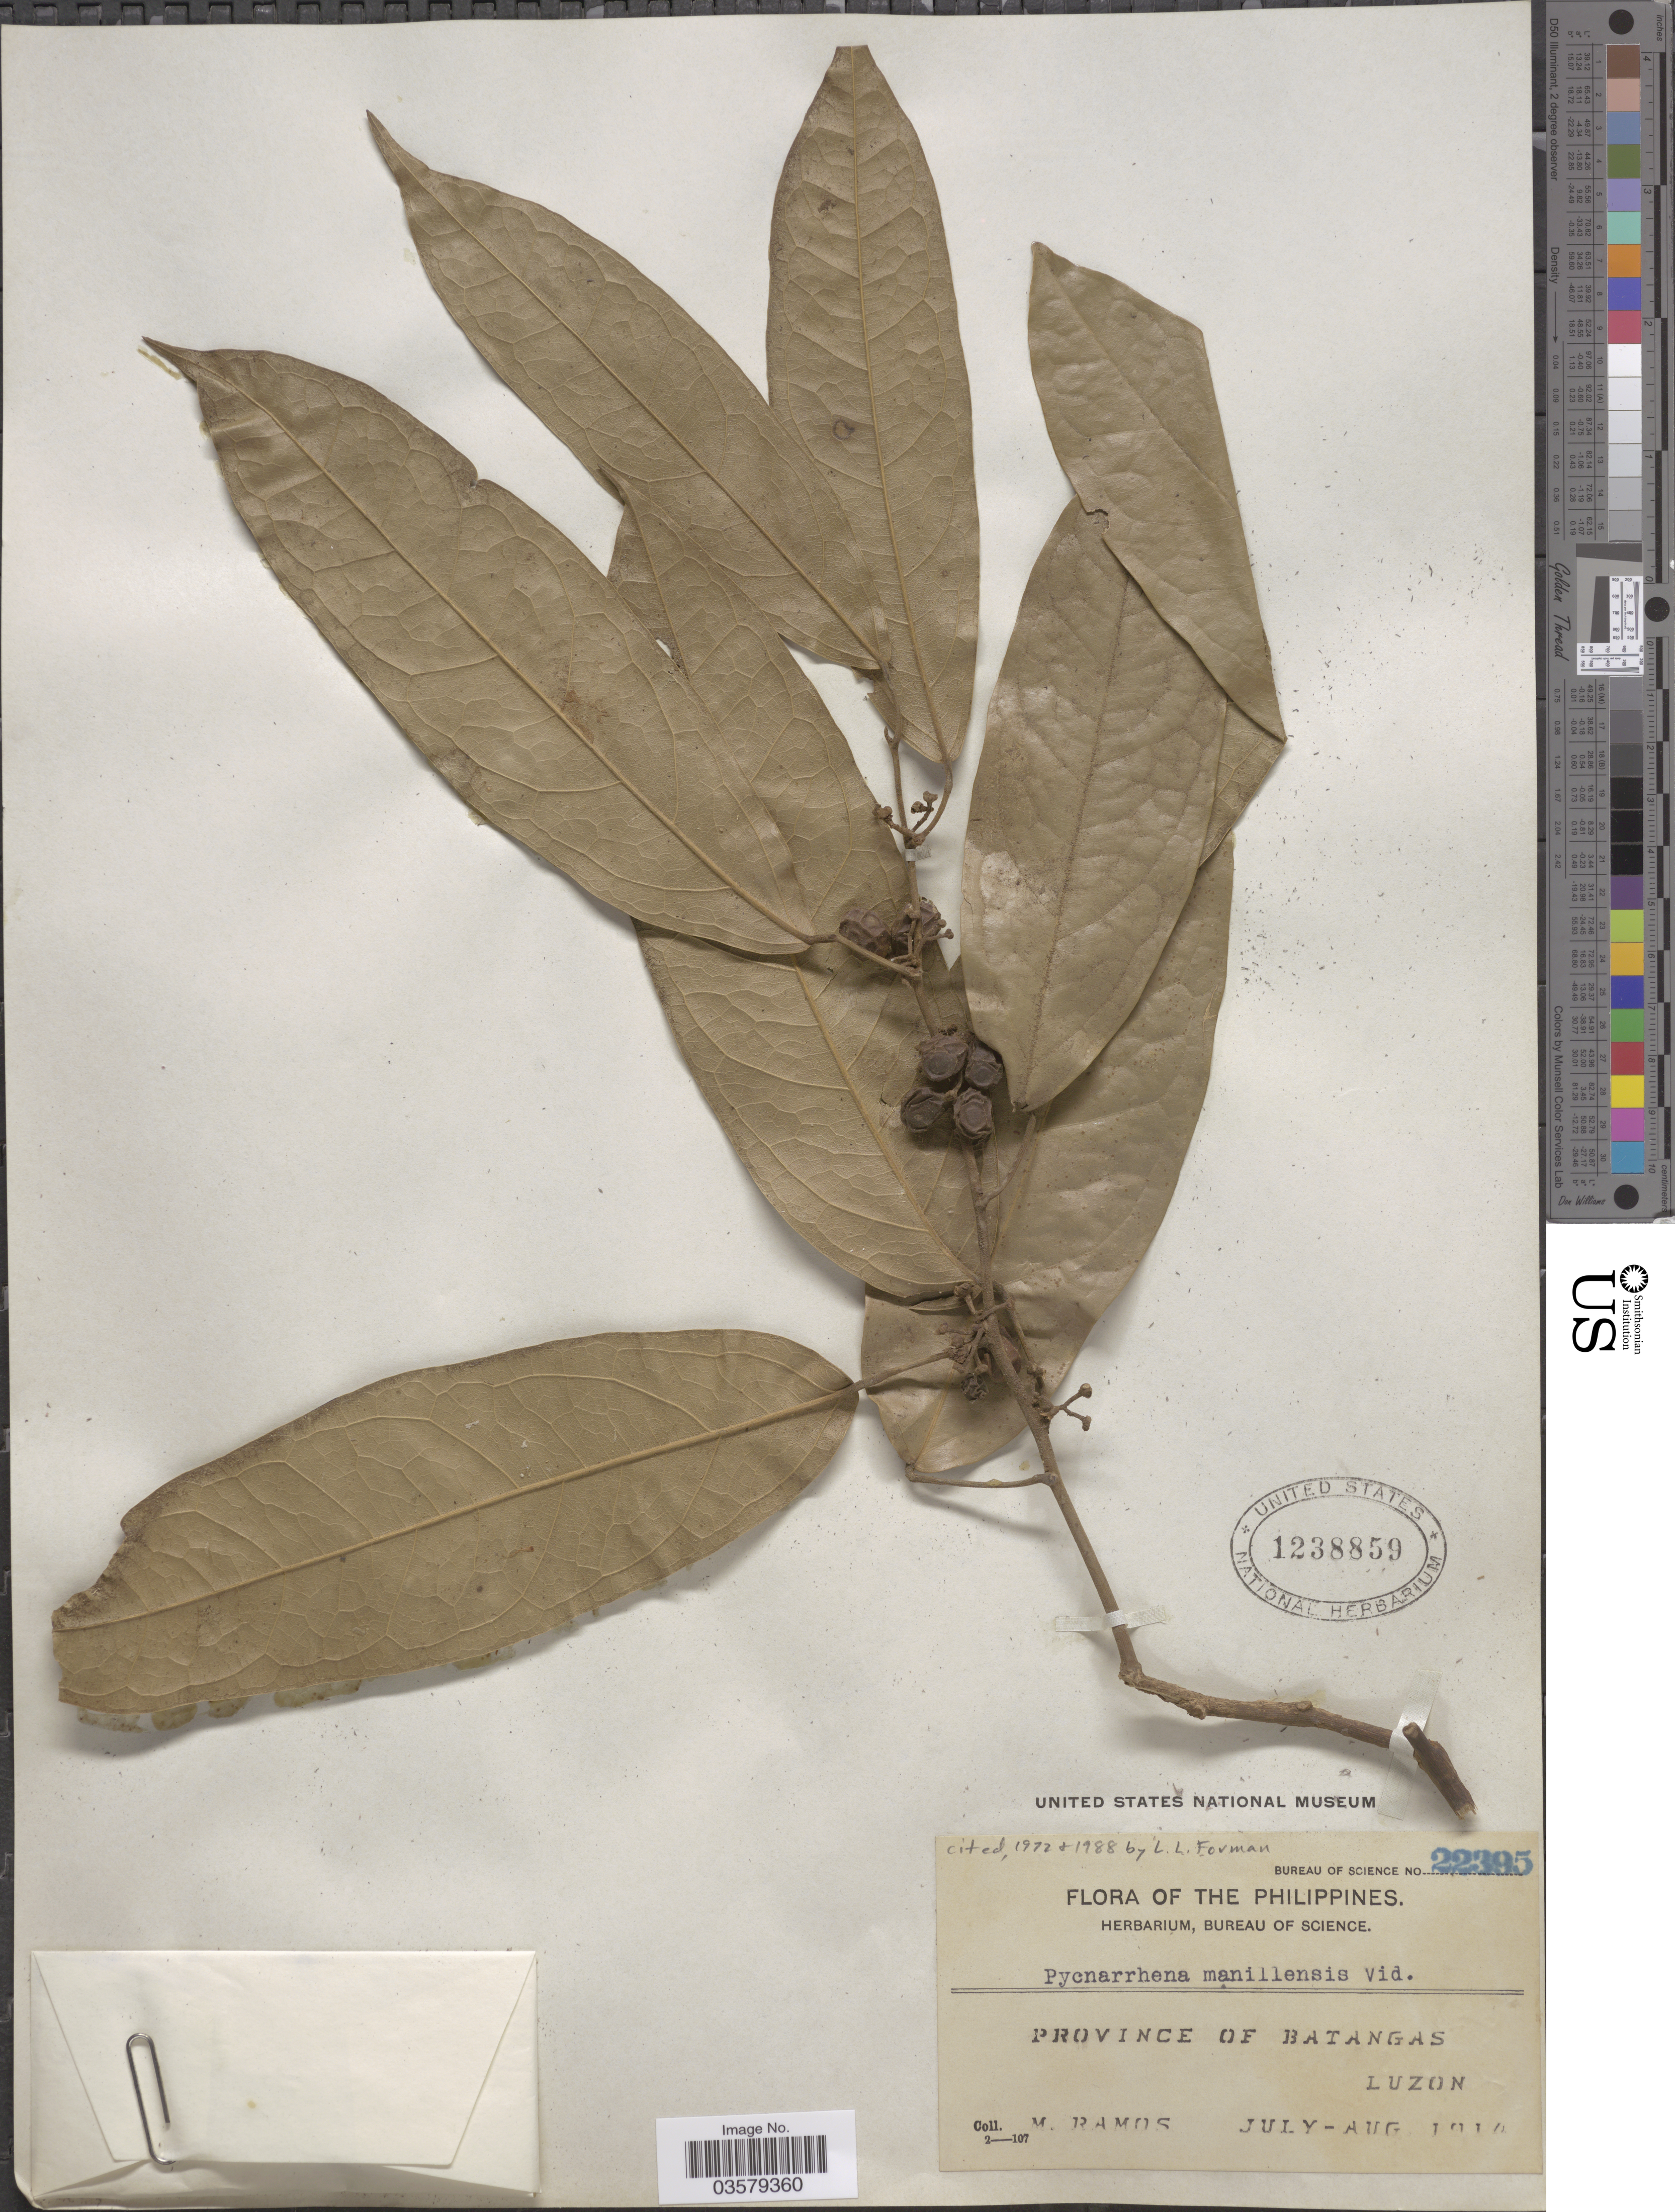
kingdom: Plantae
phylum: Tracheophyta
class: Magnoliopsida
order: Ranunculales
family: Menispermaceae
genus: Pycnarrhena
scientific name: Pycnarrhena manillensis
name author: S. Vidal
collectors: M. Ramos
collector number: Bureau of Science 22395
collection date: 1914-07/1914-08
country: Philippines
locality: Province of Batangas. Luzon.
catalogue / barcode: US 1238859